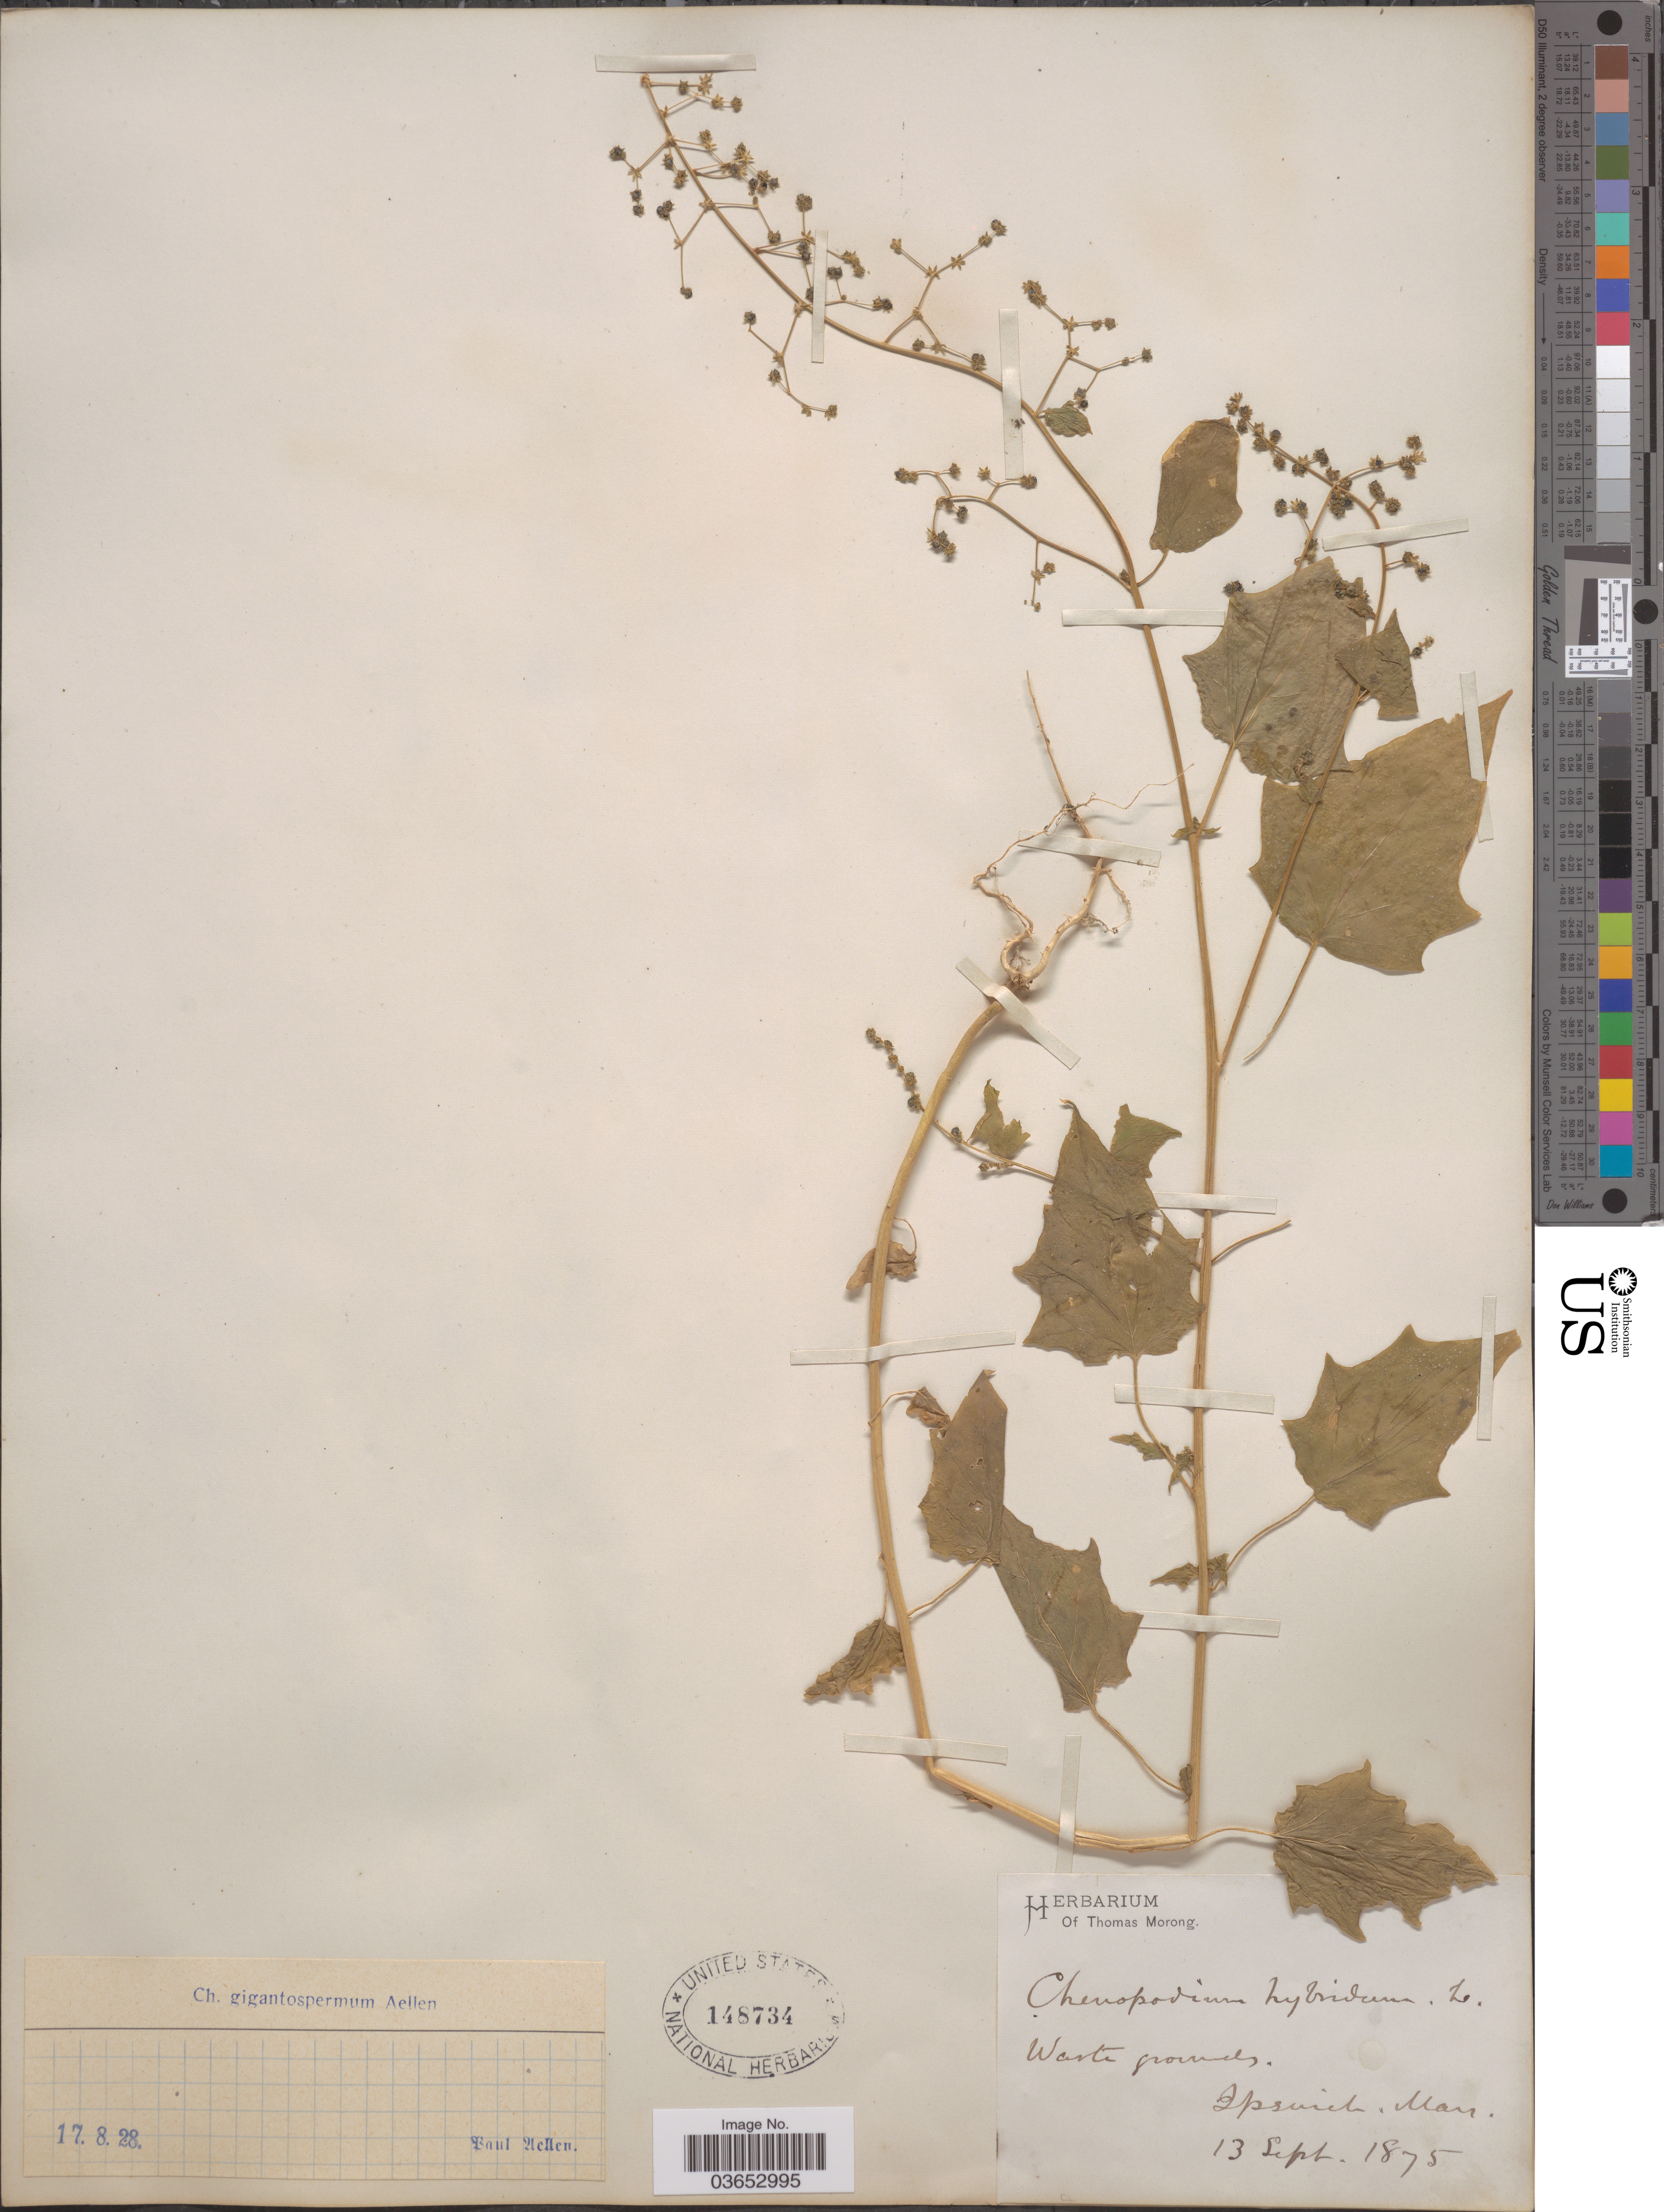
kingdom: Plantae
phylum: Tracheophyta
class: Magnoliopsida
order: Caryophyllales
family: Amaranthaceae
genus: Chenopodium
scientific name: Chenopodium gigantospermum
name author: Aellen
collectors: ex Herb. T. Morong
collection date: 1875-09-13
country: United States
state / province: Massachusetts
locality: Ipswich.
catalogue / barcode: US 148734